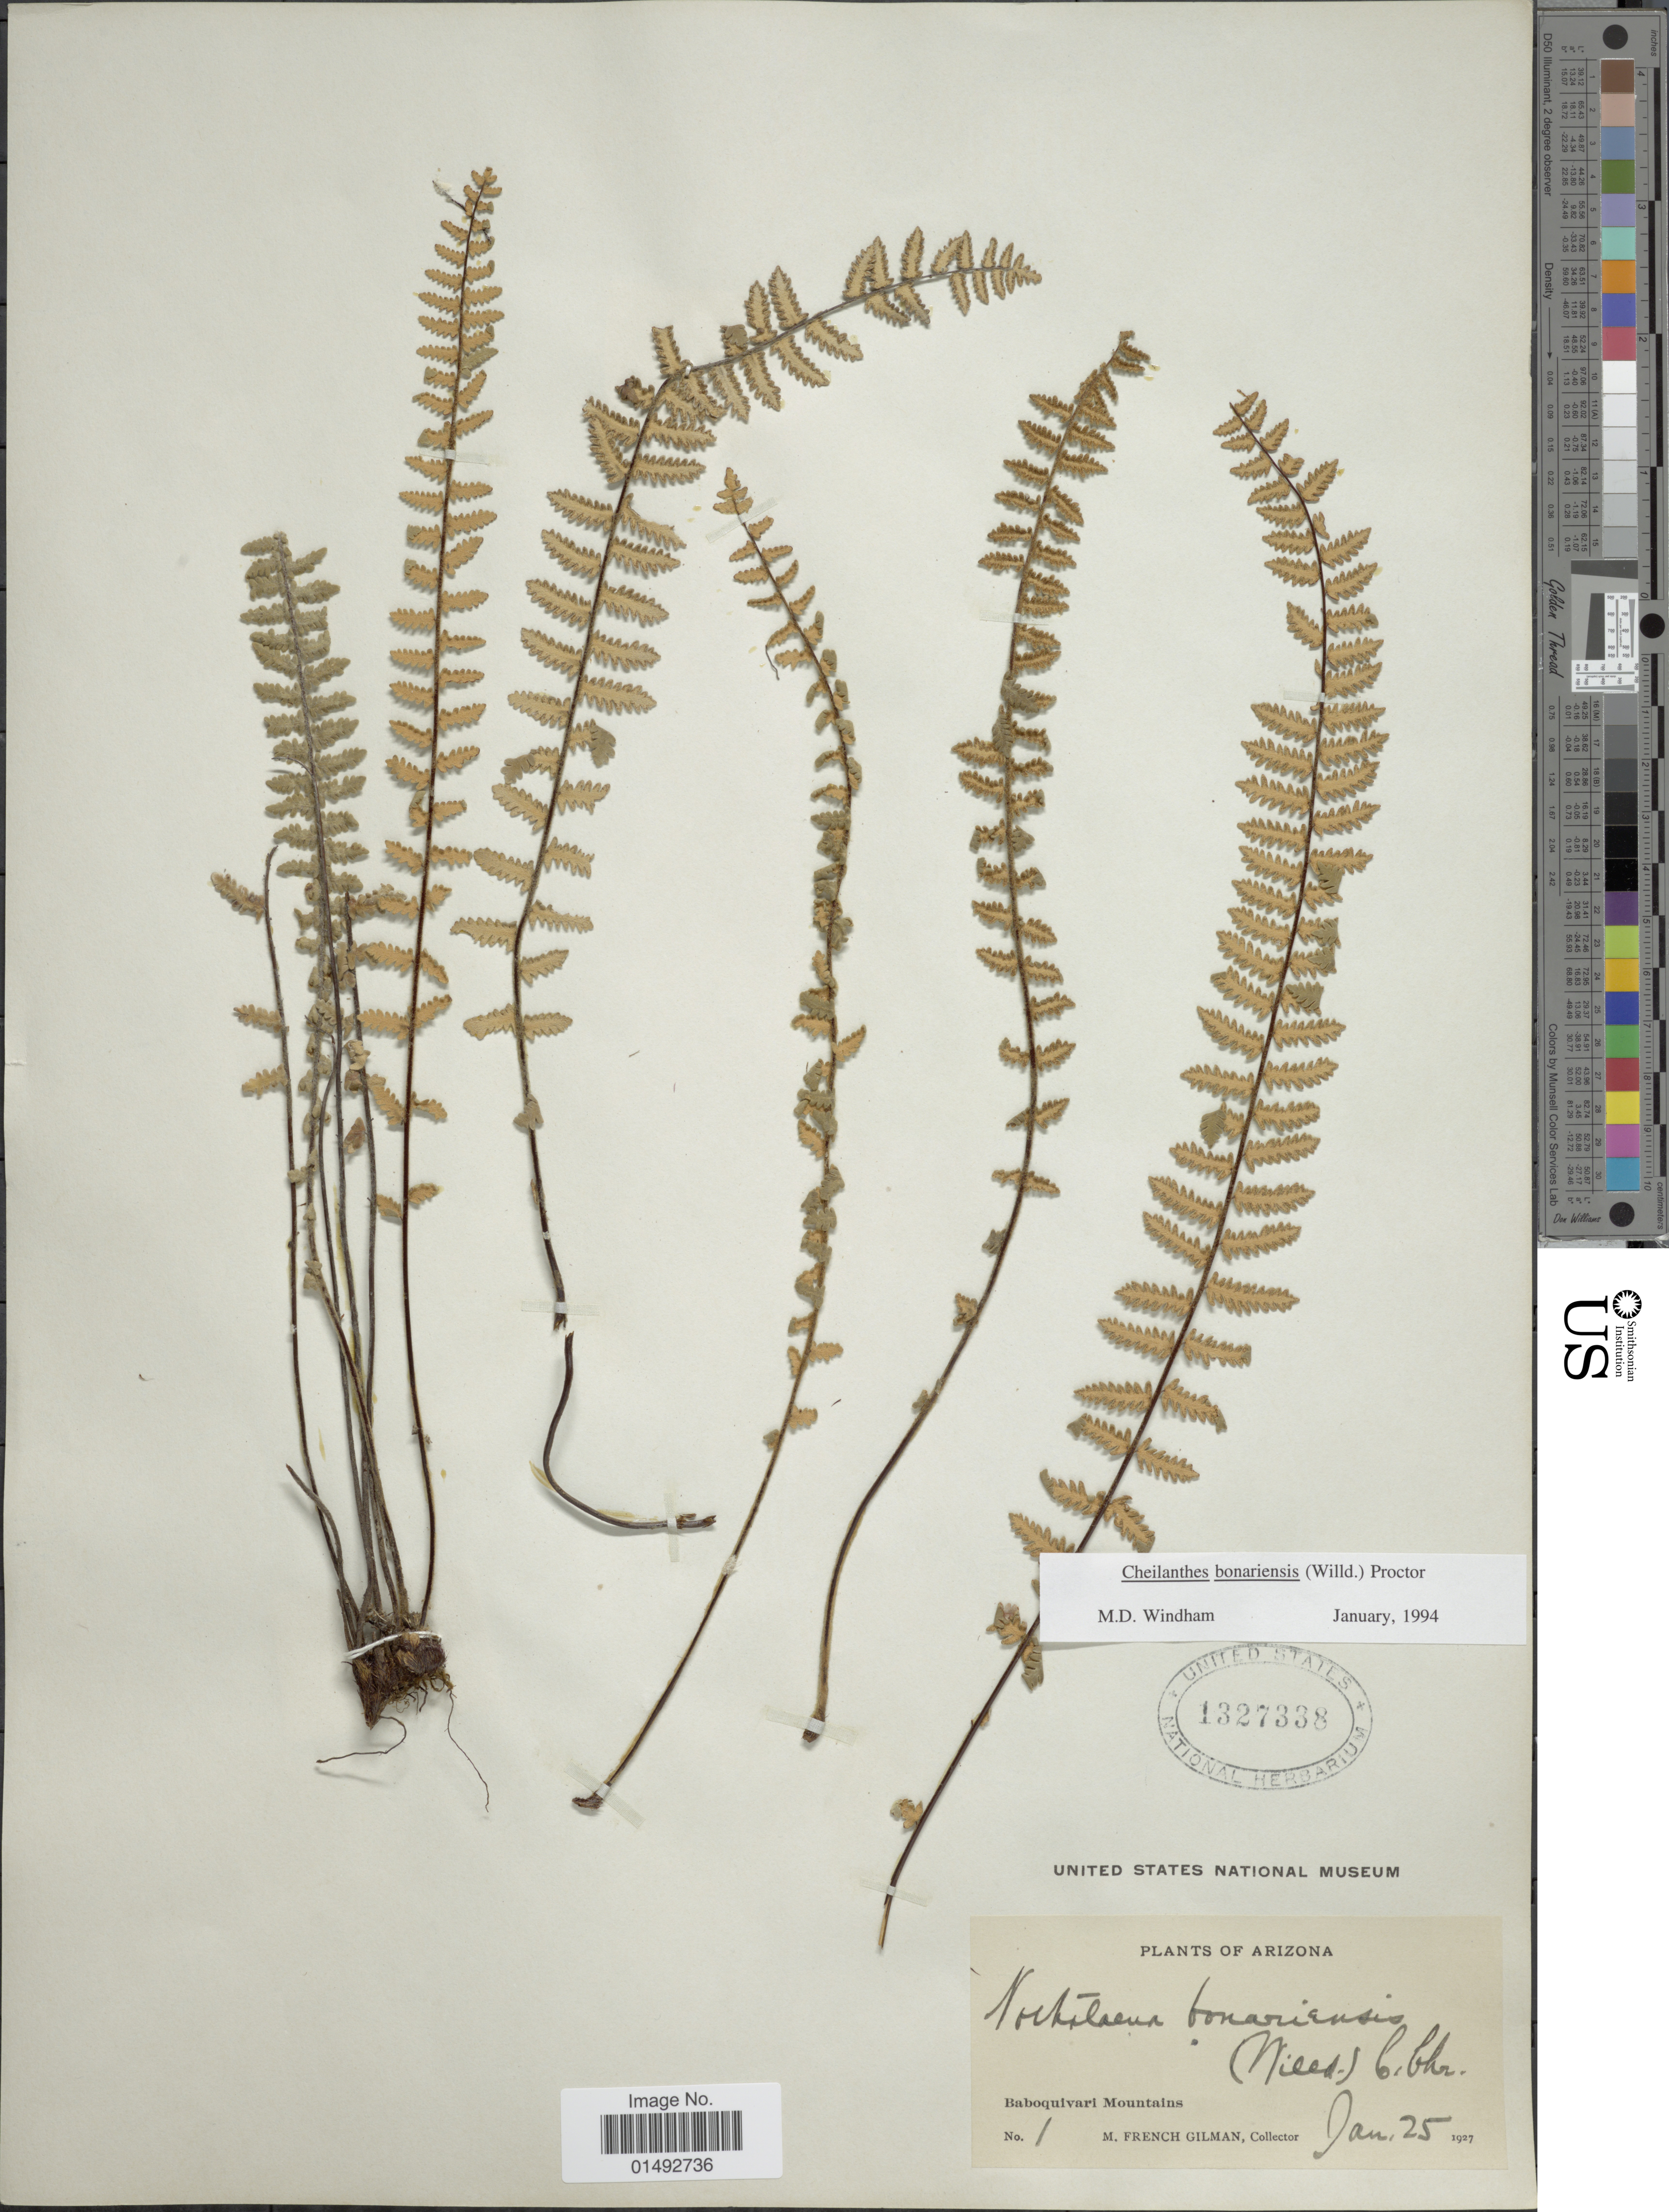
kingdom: Plantae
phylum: Tracheophyta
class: Polypodiopsida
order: Polypodiales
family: Pteridaceae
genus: Myriopteris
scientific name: Myriopteris aurea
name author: (Poir.) Grusz & Windham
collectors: M. F. Gilman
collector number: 1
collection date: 1927-01-25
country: United States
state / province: Arizona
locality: Baboquivari Mountains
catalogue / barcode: US 1327338